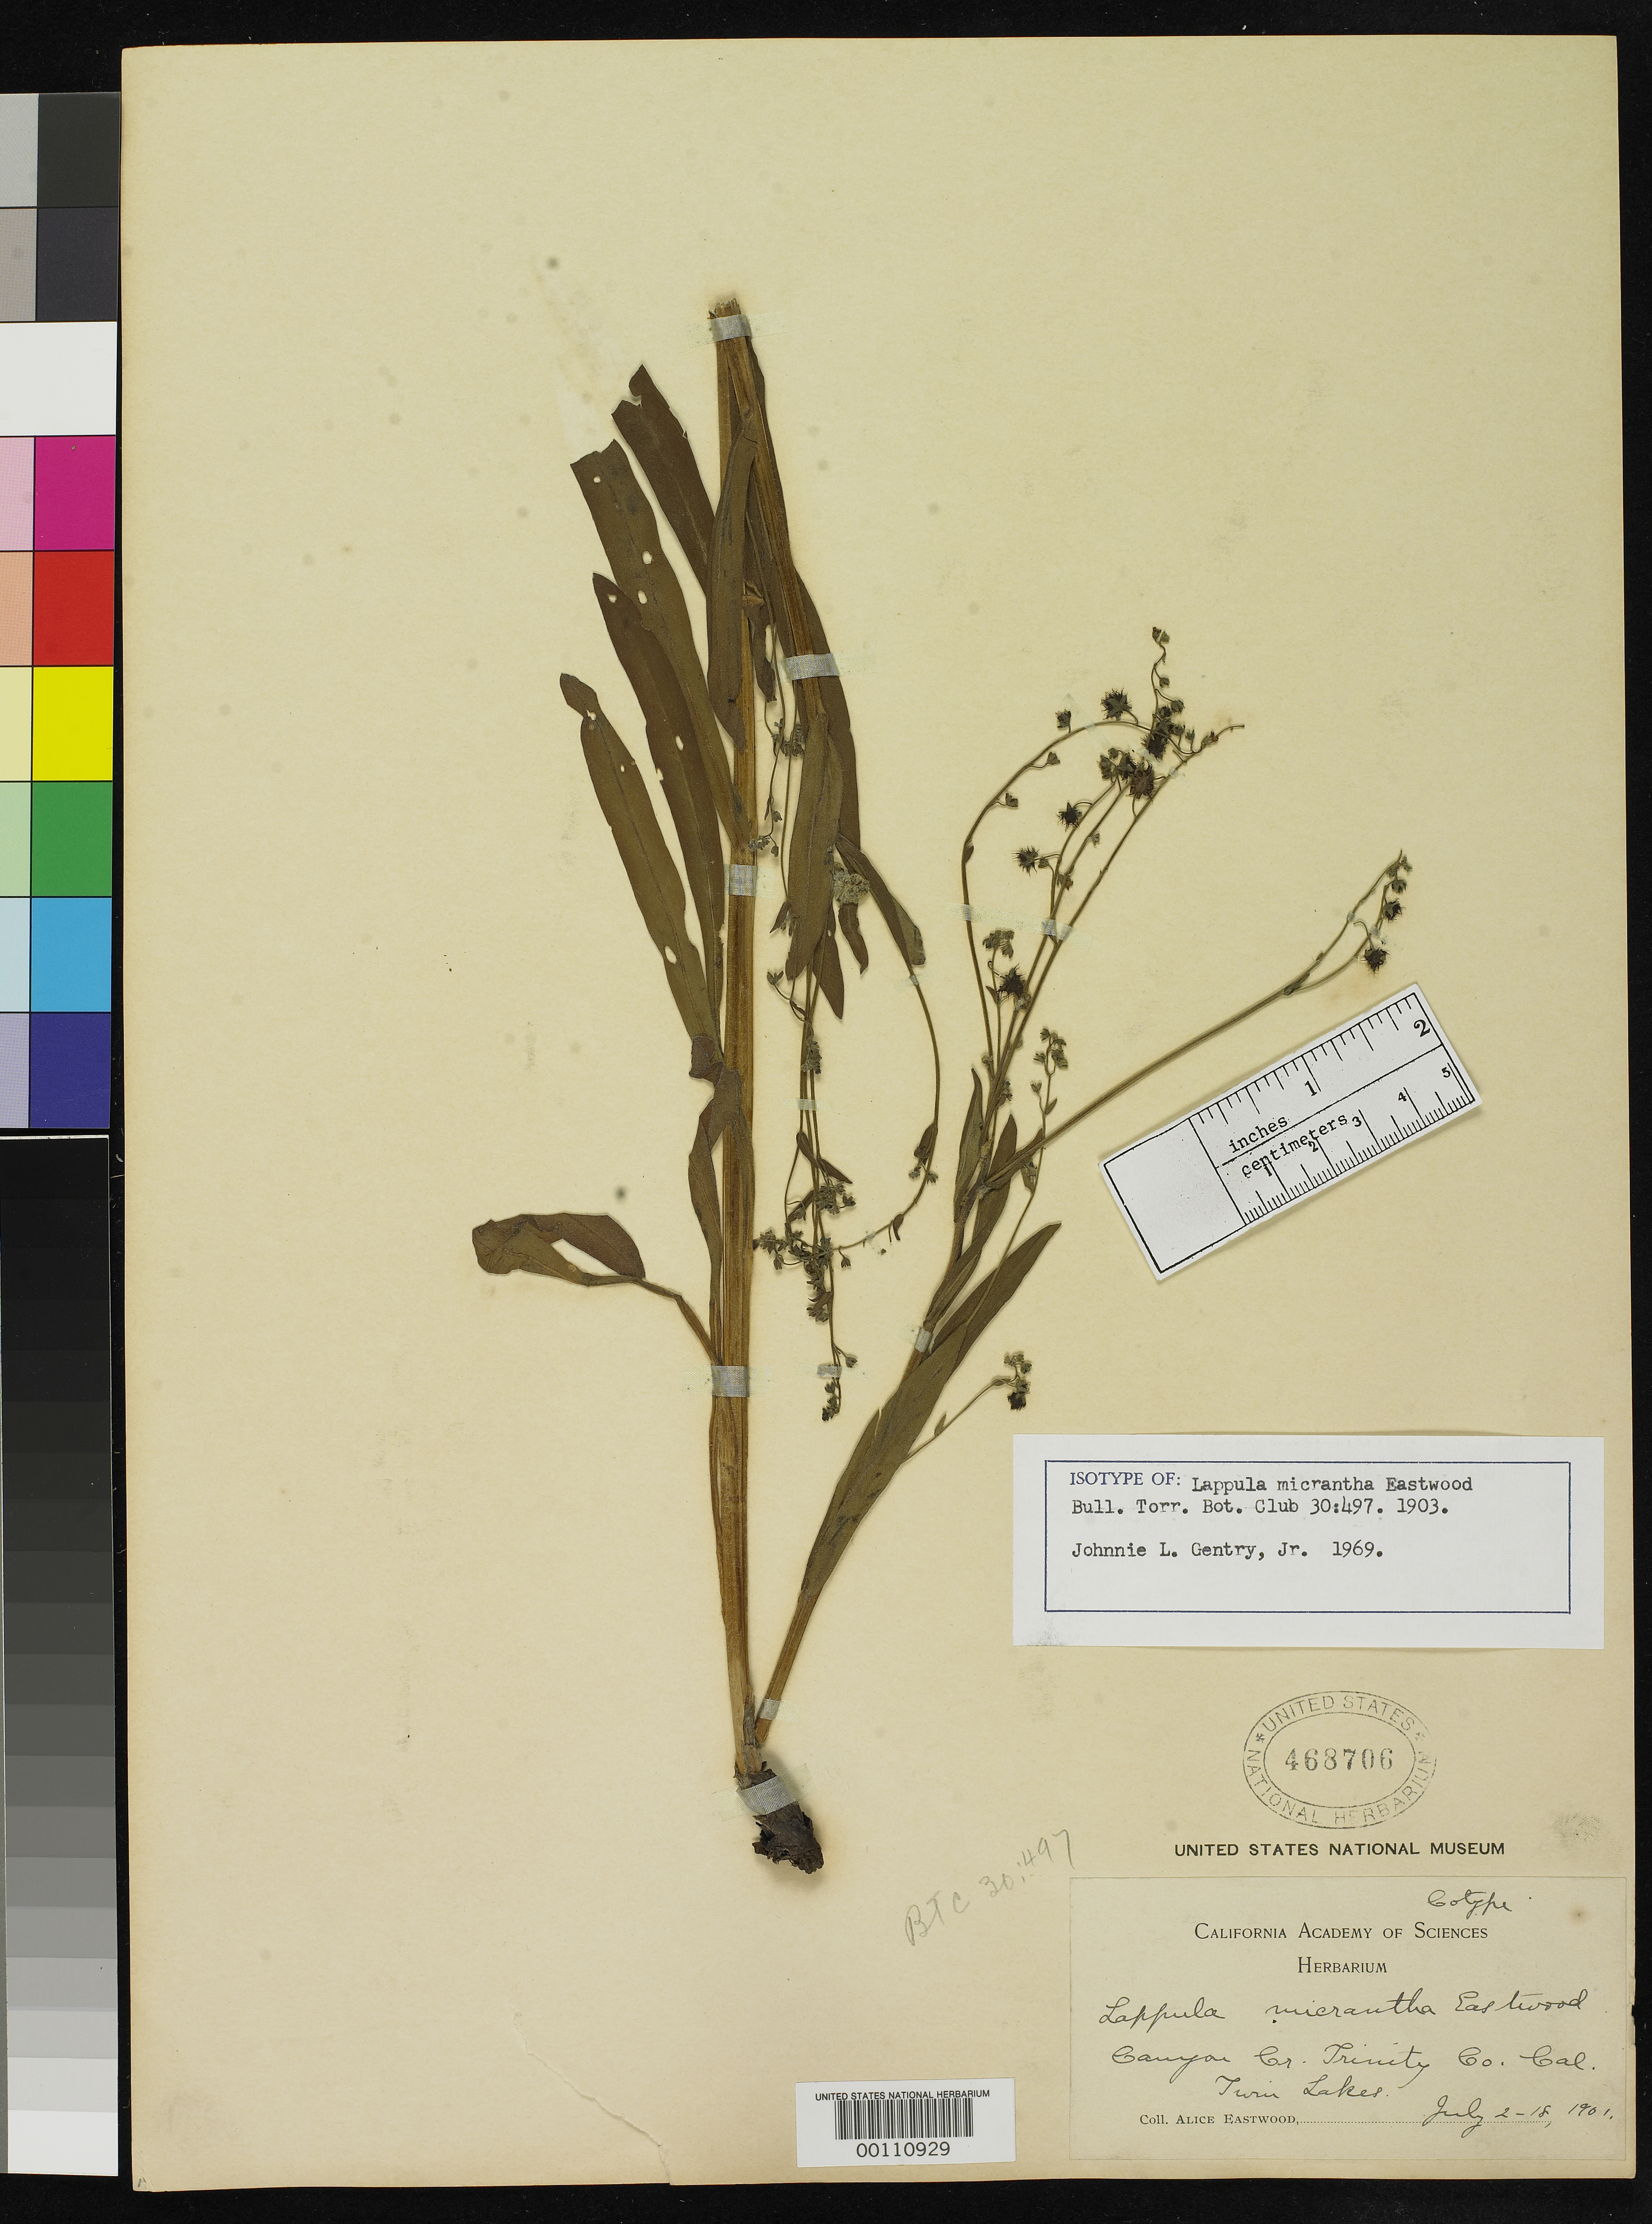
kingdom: Plantae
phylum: Tracheophyta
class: Magnoliopsida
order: Boraginales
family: Boraginaceae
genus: Lappula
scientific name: Lappula micrantha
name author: Eastw.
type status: Isotype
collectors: A. Eastwood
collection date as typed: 09 Jul 1901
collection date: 1901-07-09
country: United States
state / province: California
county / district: Trinity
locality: Twin Lakes.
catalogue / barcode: US 468706